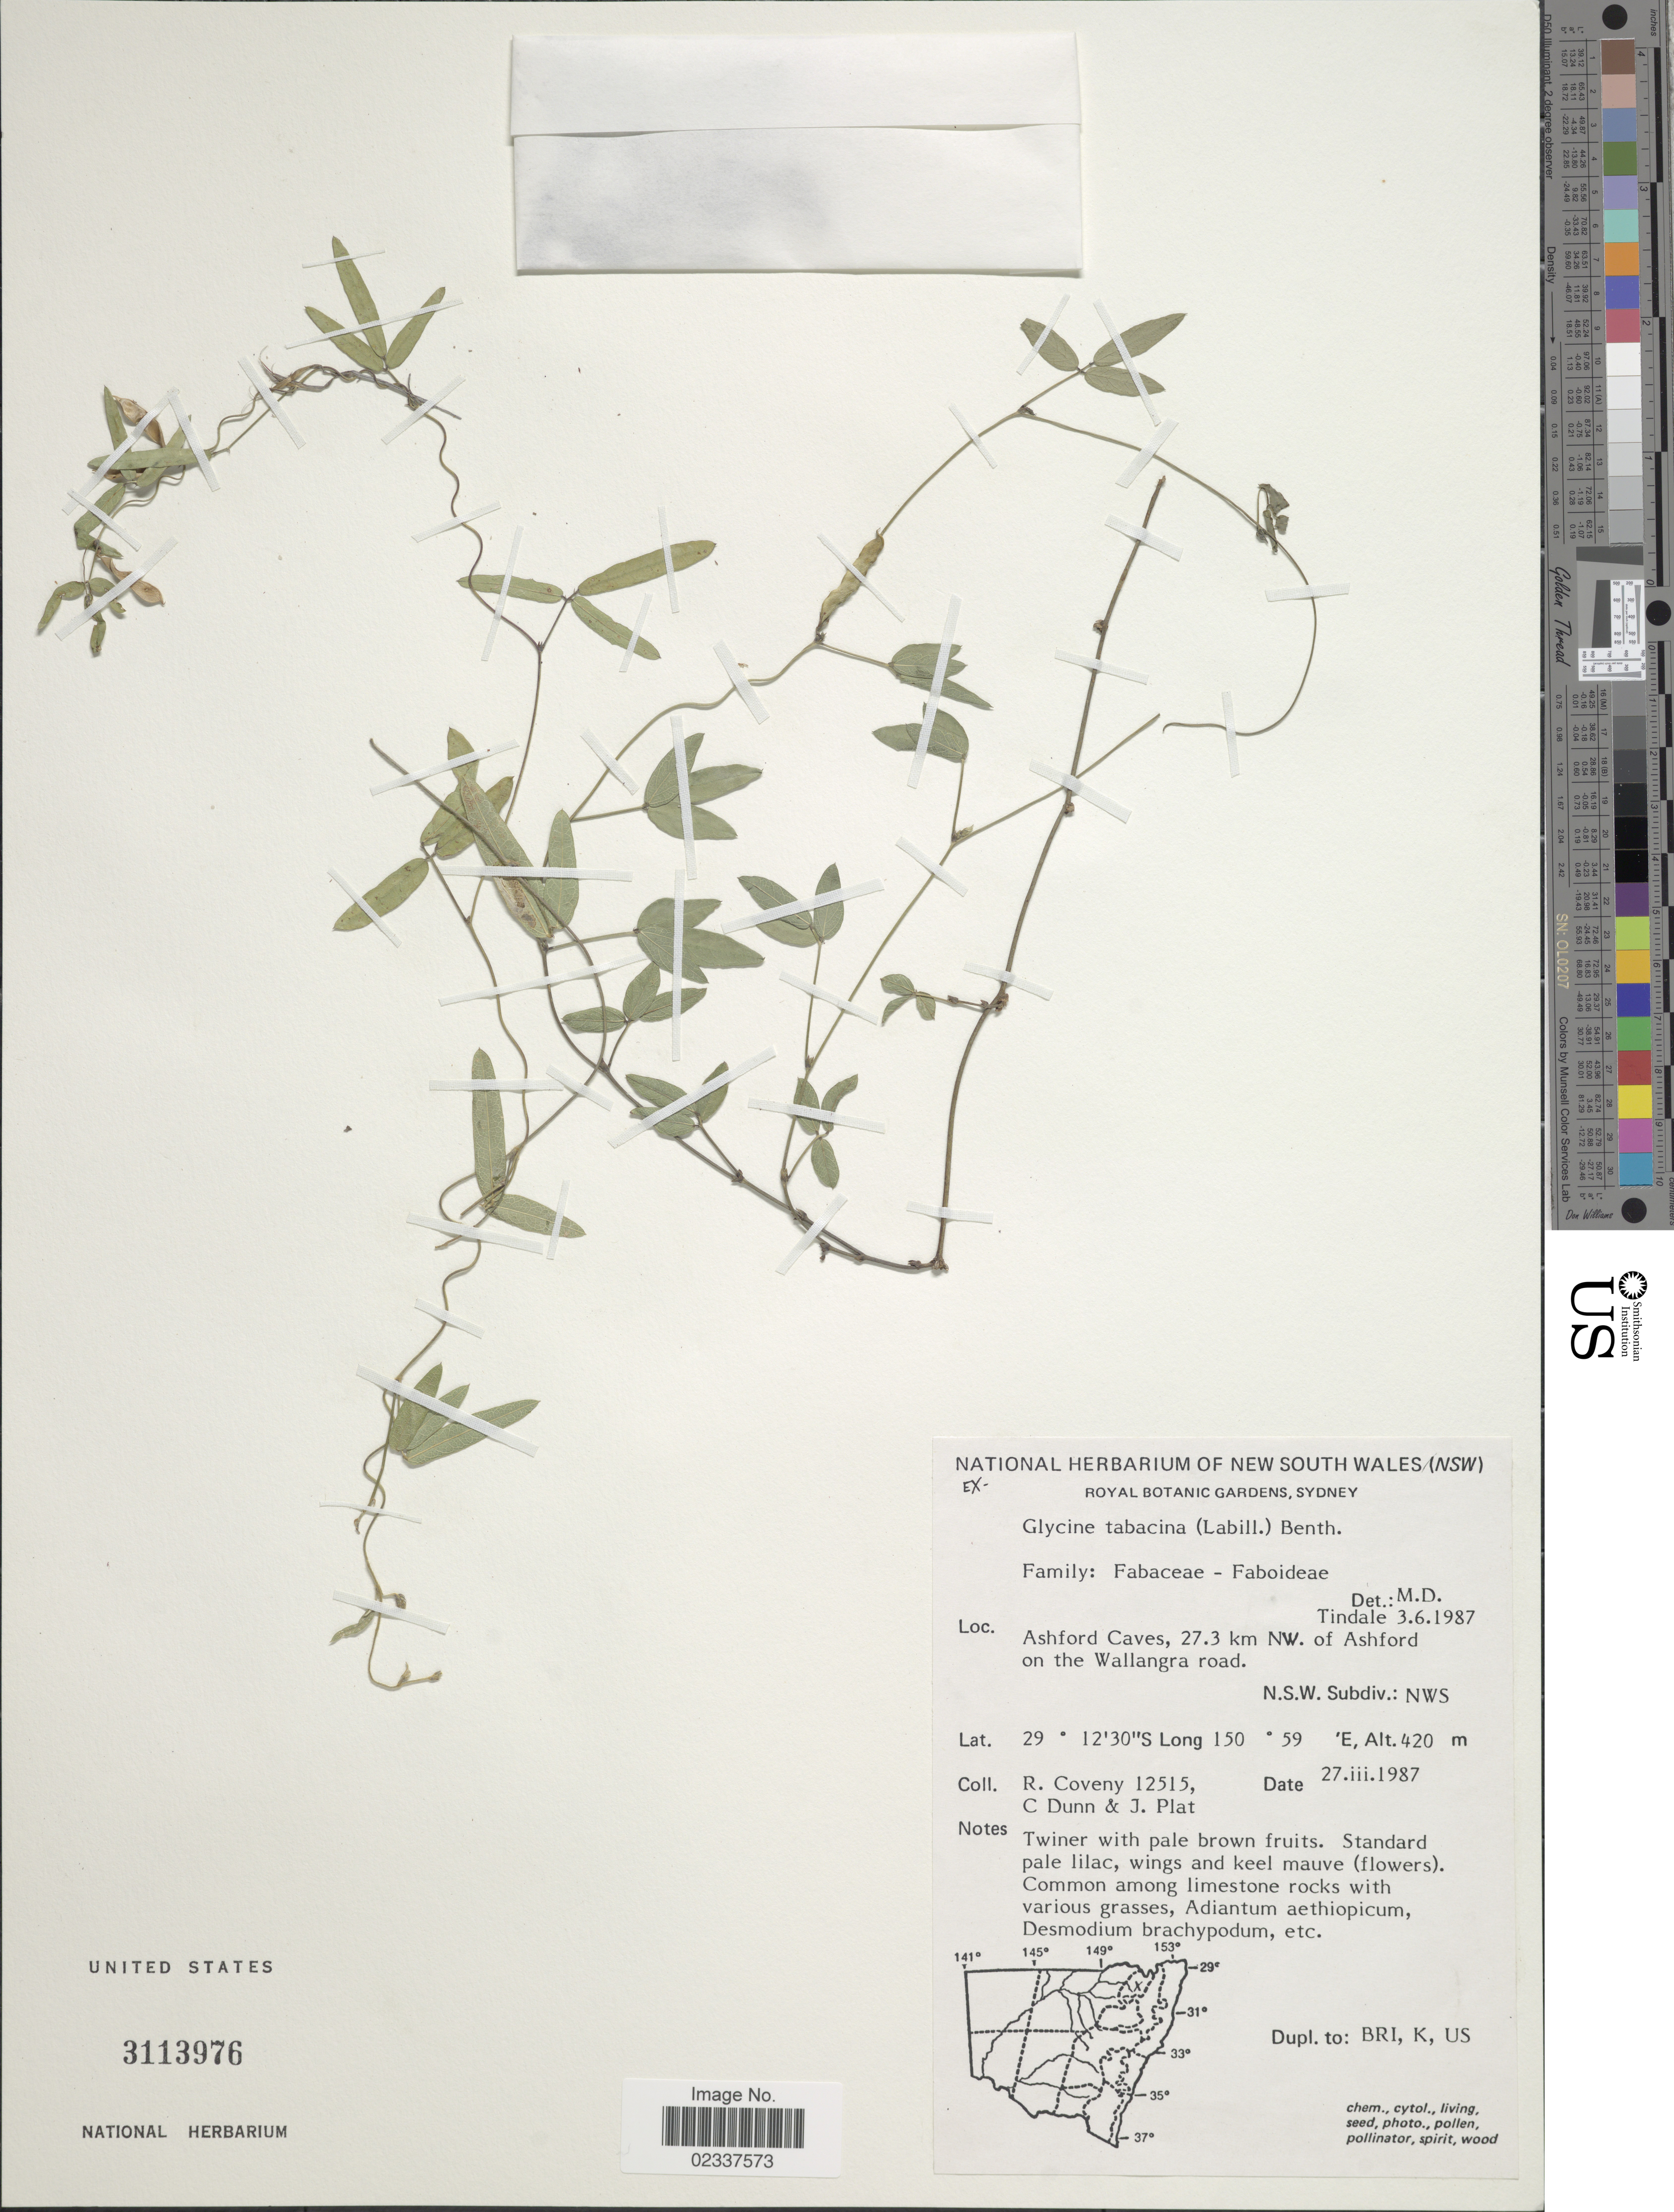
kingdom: Plantae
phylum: Tracheophyta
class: Magnoliopsida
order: Fabales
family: Fabaceae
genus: Glycine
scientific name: Glycine tabacina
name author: (Labill.) Benth.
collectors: R. Coveny, C. Dunn & J. Plat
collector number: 12515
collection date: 1987-03-27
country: Australia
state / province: New South Wales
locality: Ashford Caves, 27.3 km NW of Ashford on the Wallangra road, NWS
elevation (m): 420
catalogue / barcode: US 3113976